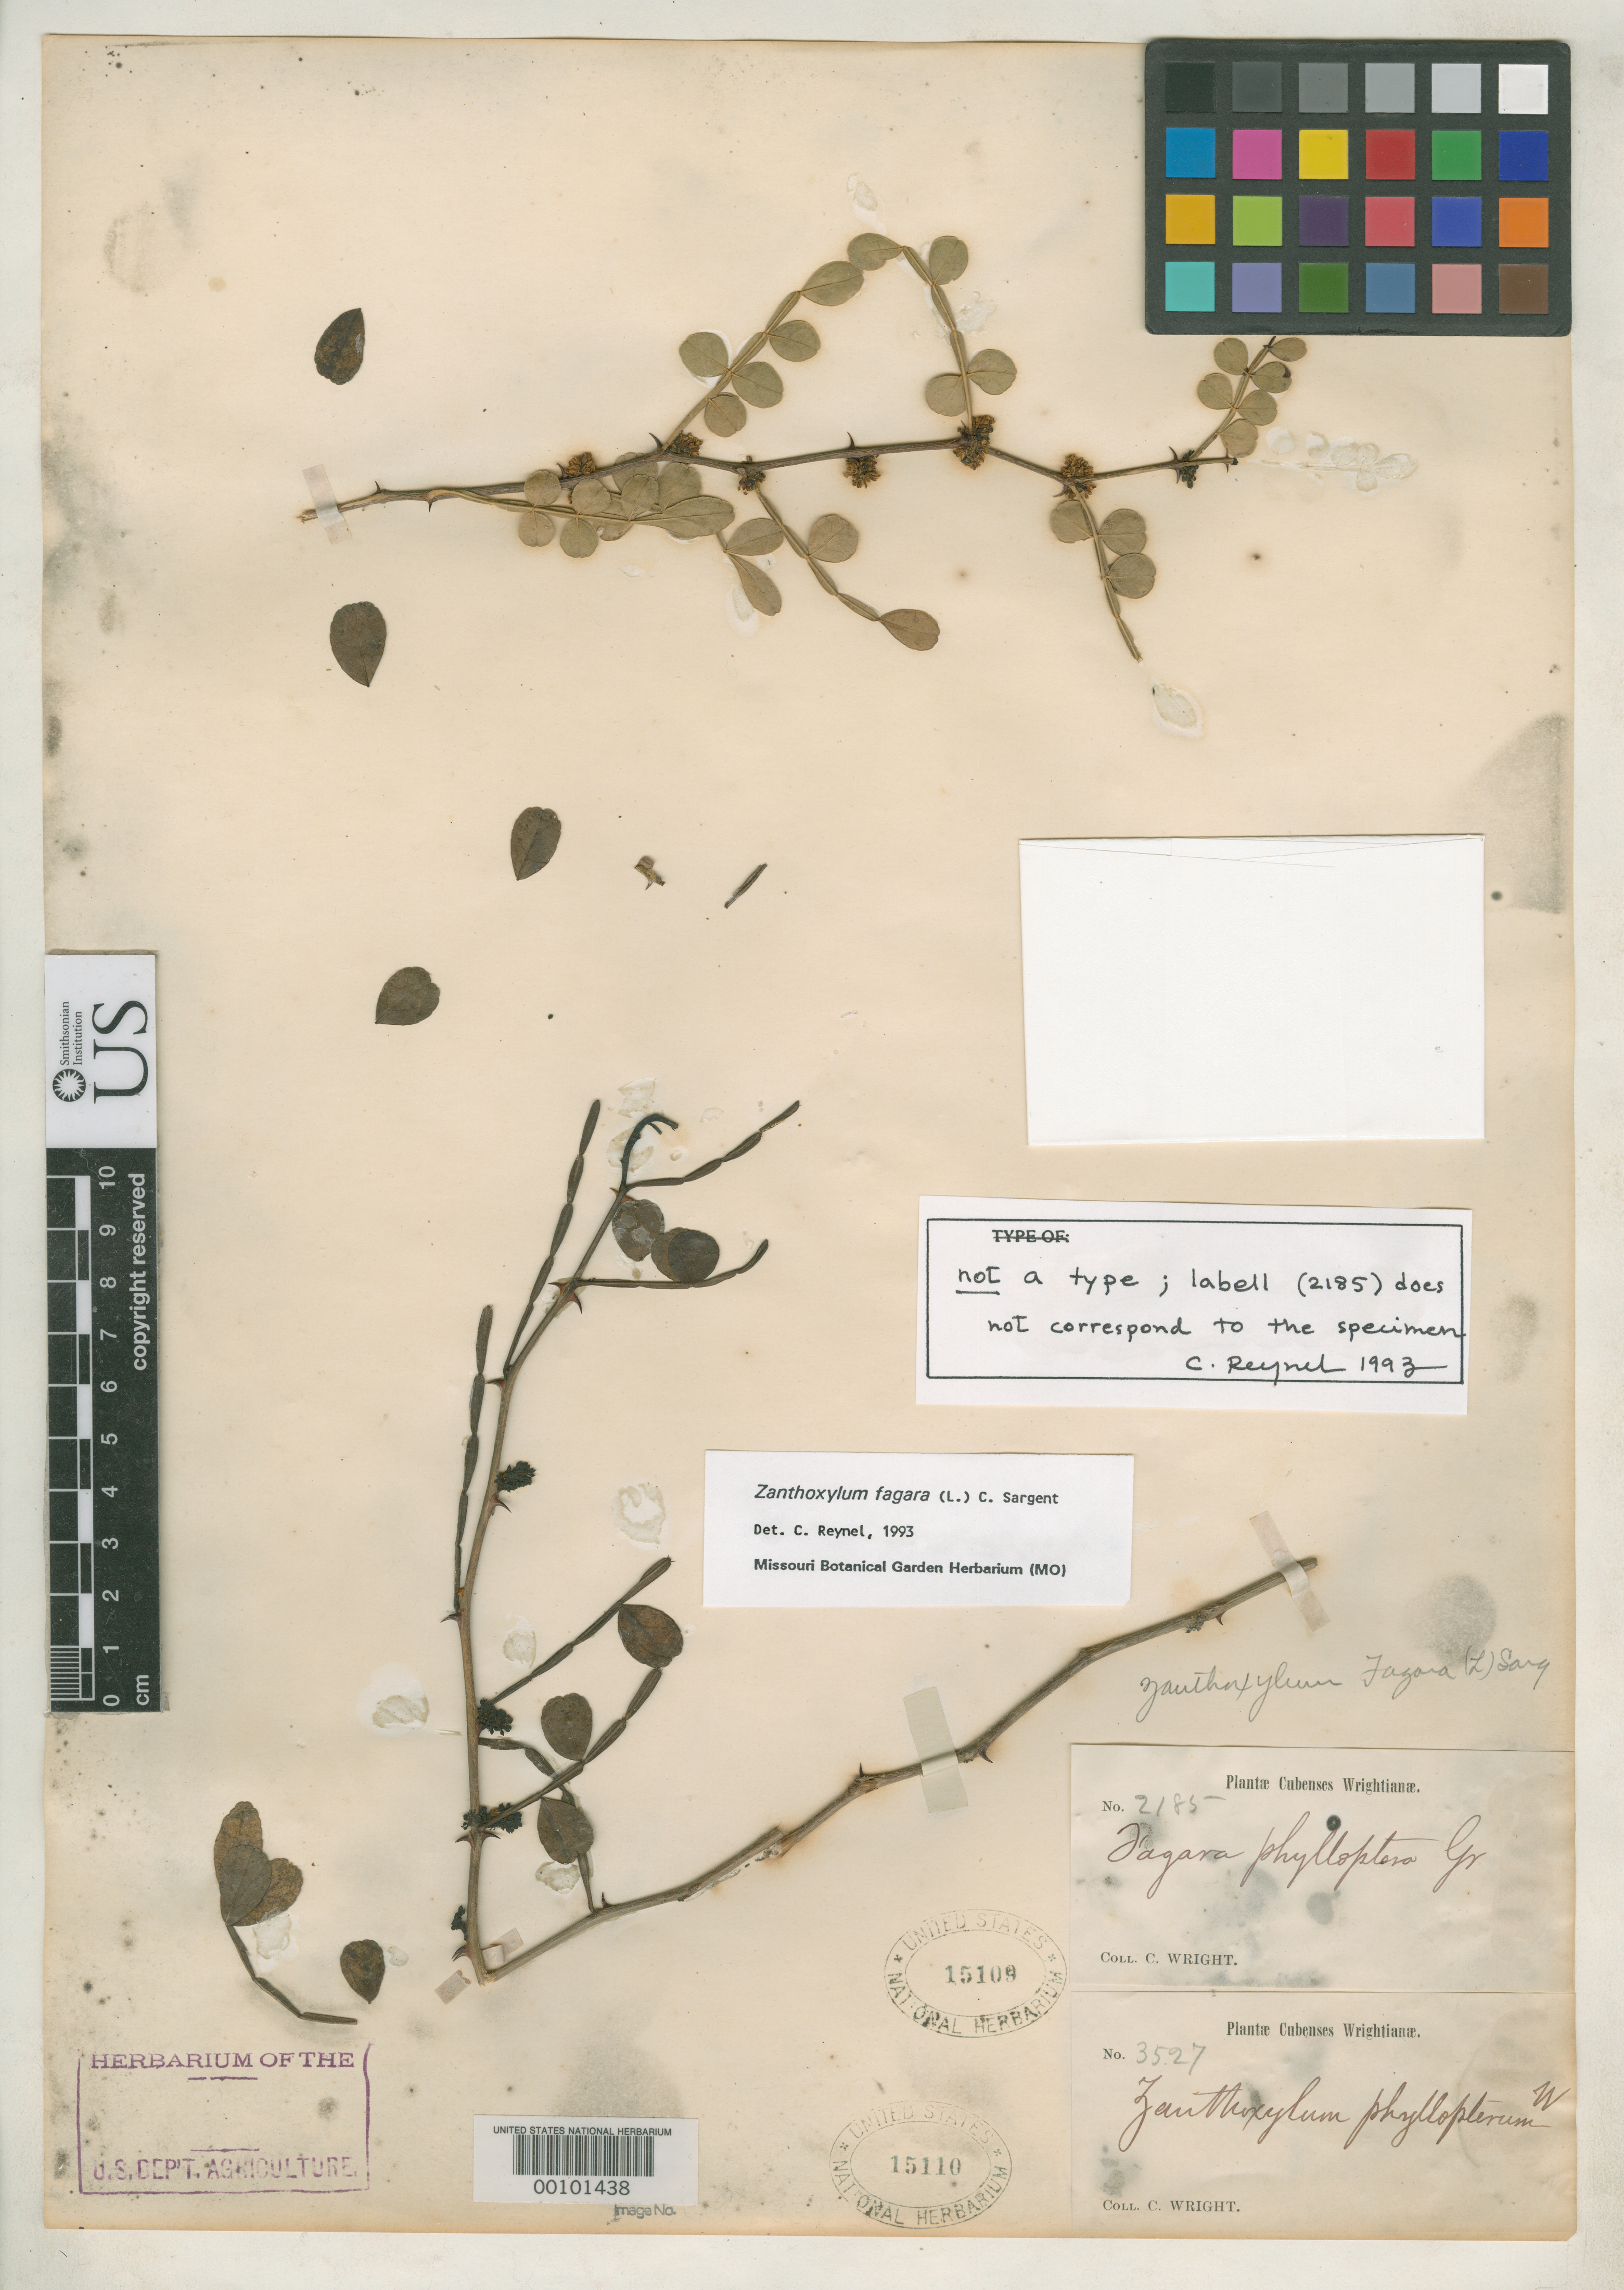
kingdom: Plantae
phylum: Tracheophyta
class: Magnoliopsida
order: Sapindales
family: Rutaceae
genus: Fagara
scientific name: Fagara phyllopteba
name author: Griseb.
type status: Isotype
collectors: C. Wright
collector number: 2185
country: Cuba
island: Greater Antilles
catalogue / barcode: US 15109